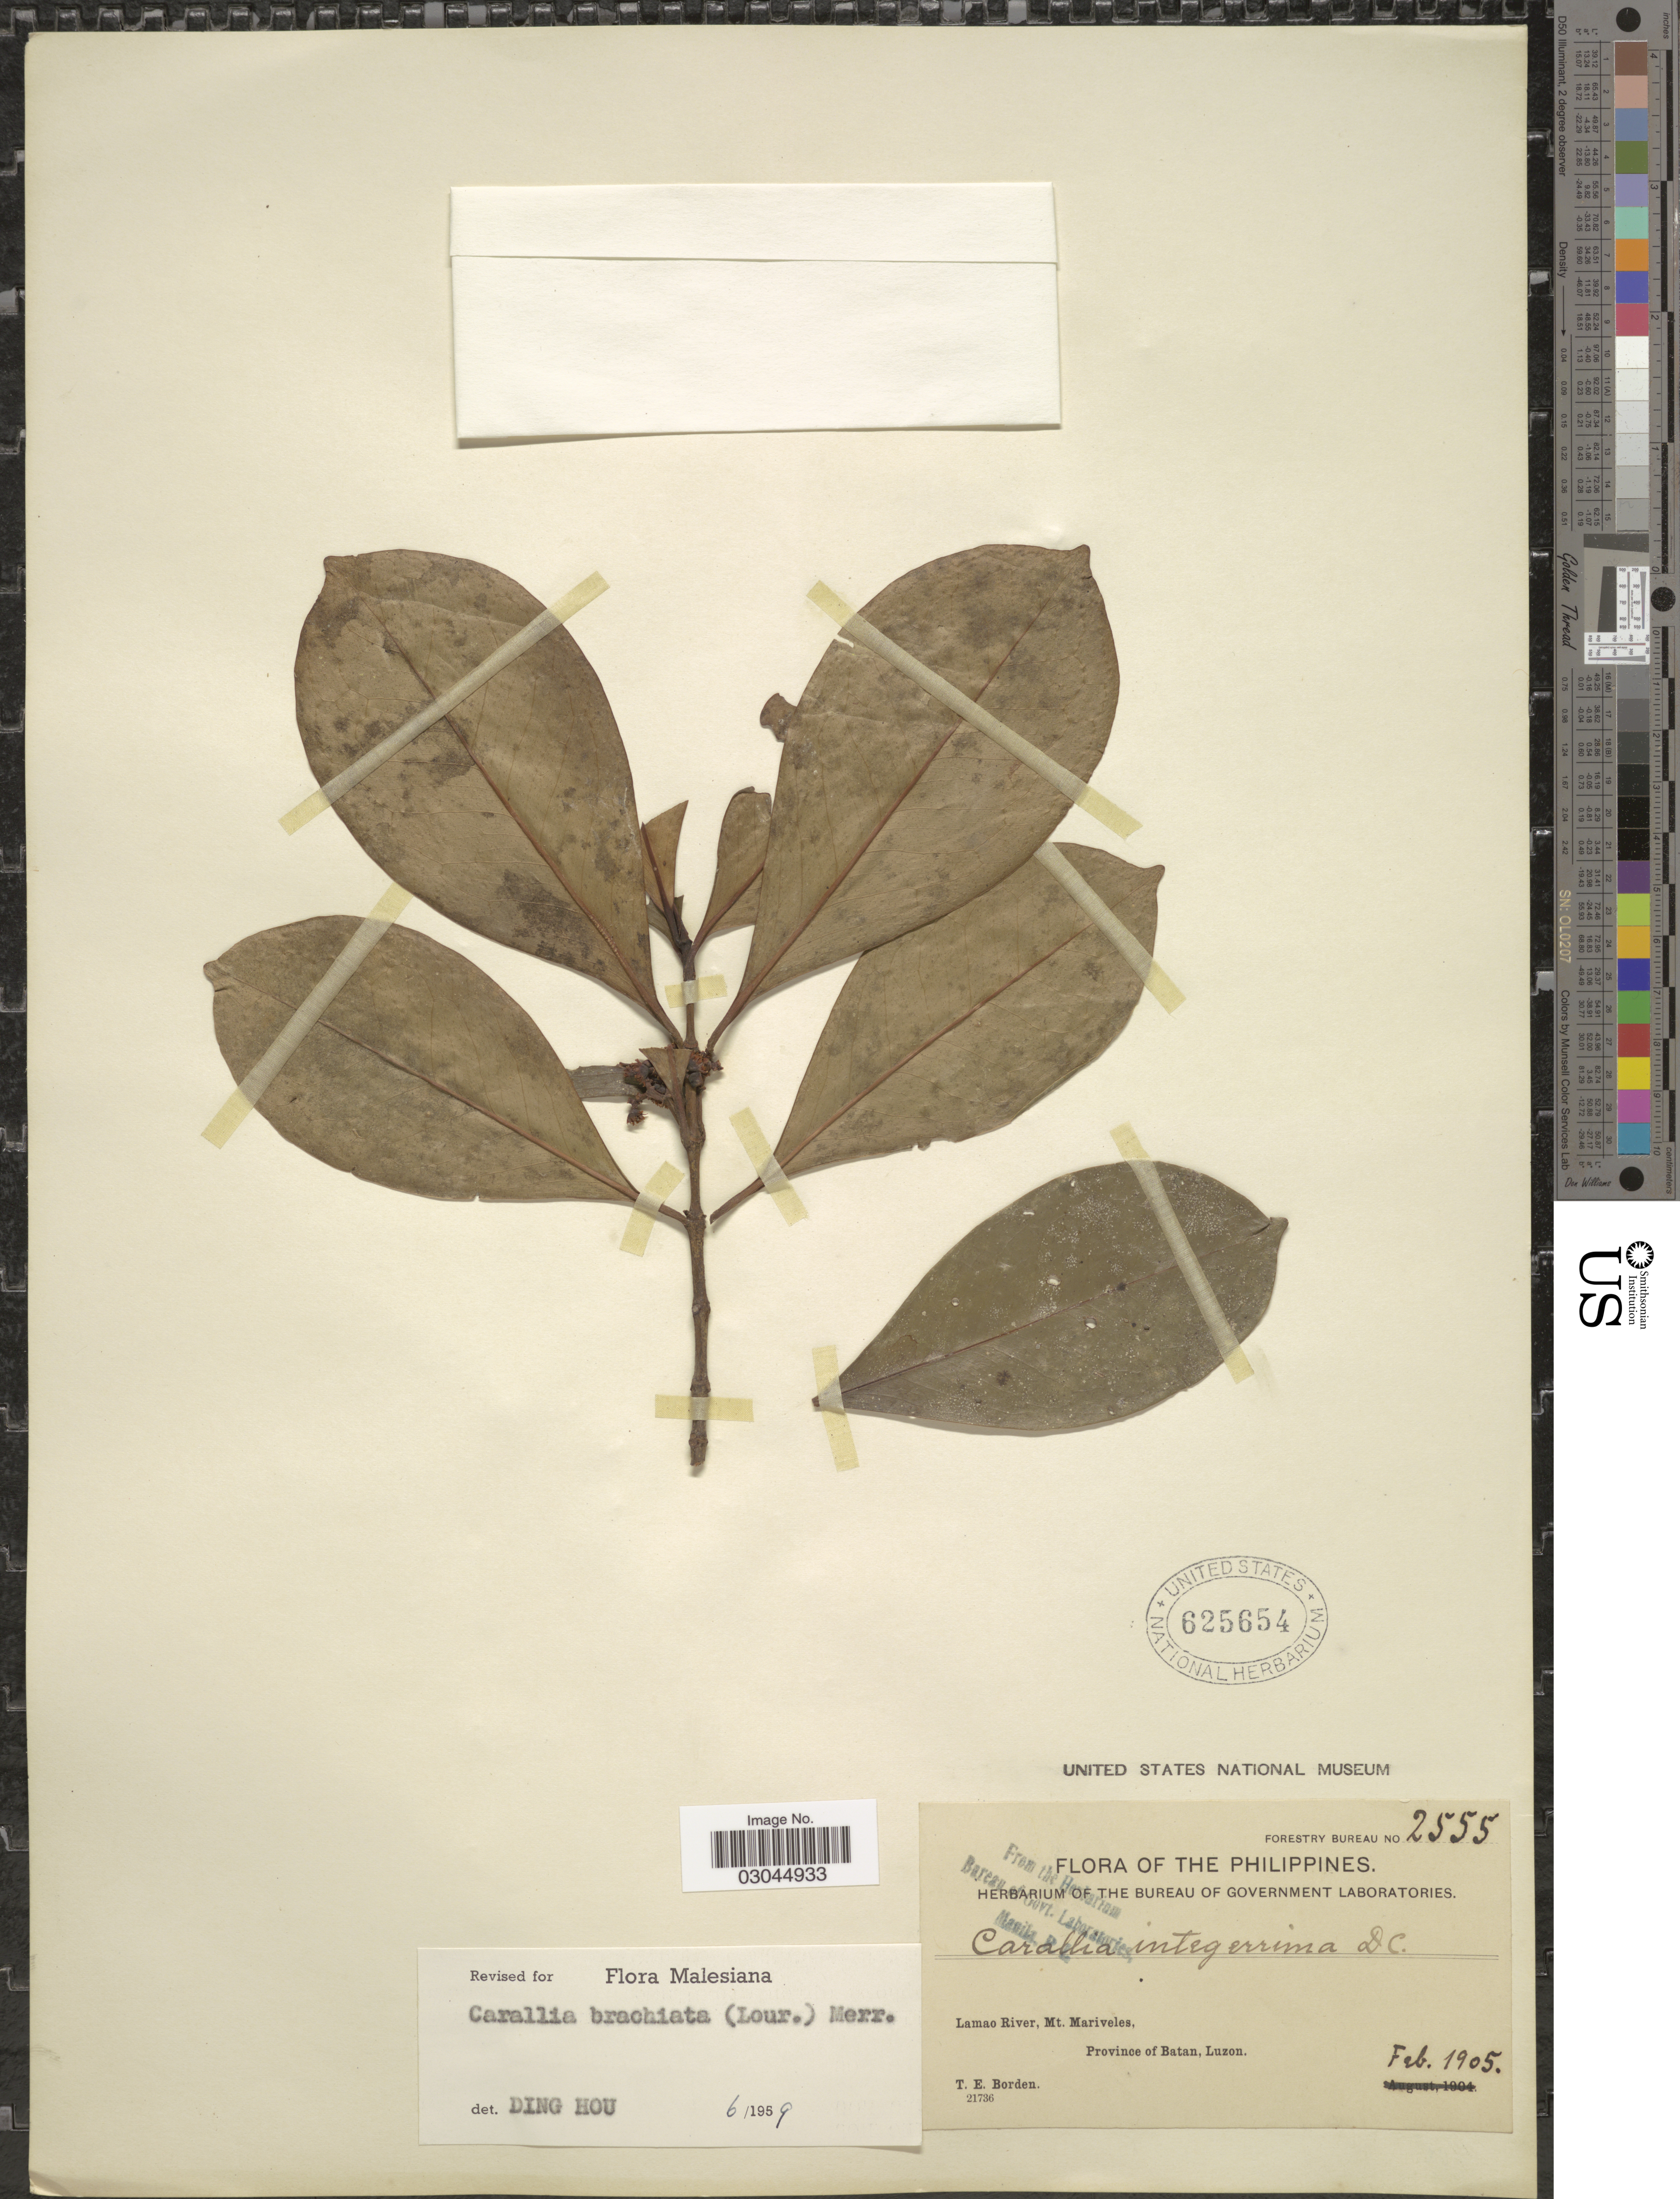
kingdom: Plantae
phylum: Tracheophyta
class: Magnoliopsida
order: Malpighiales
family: Rhizophoraceae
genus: Carallia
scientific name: Carallia brachiata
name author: (Lour.) Merr.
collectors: T. E. Borden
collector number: Forestry Bureau 2555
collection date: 1905-02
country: Philippines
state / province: Cagayan Valley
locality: Lamao River, Mt. Mariveles, Province of Batan, Luzon.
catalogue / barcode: US 625654